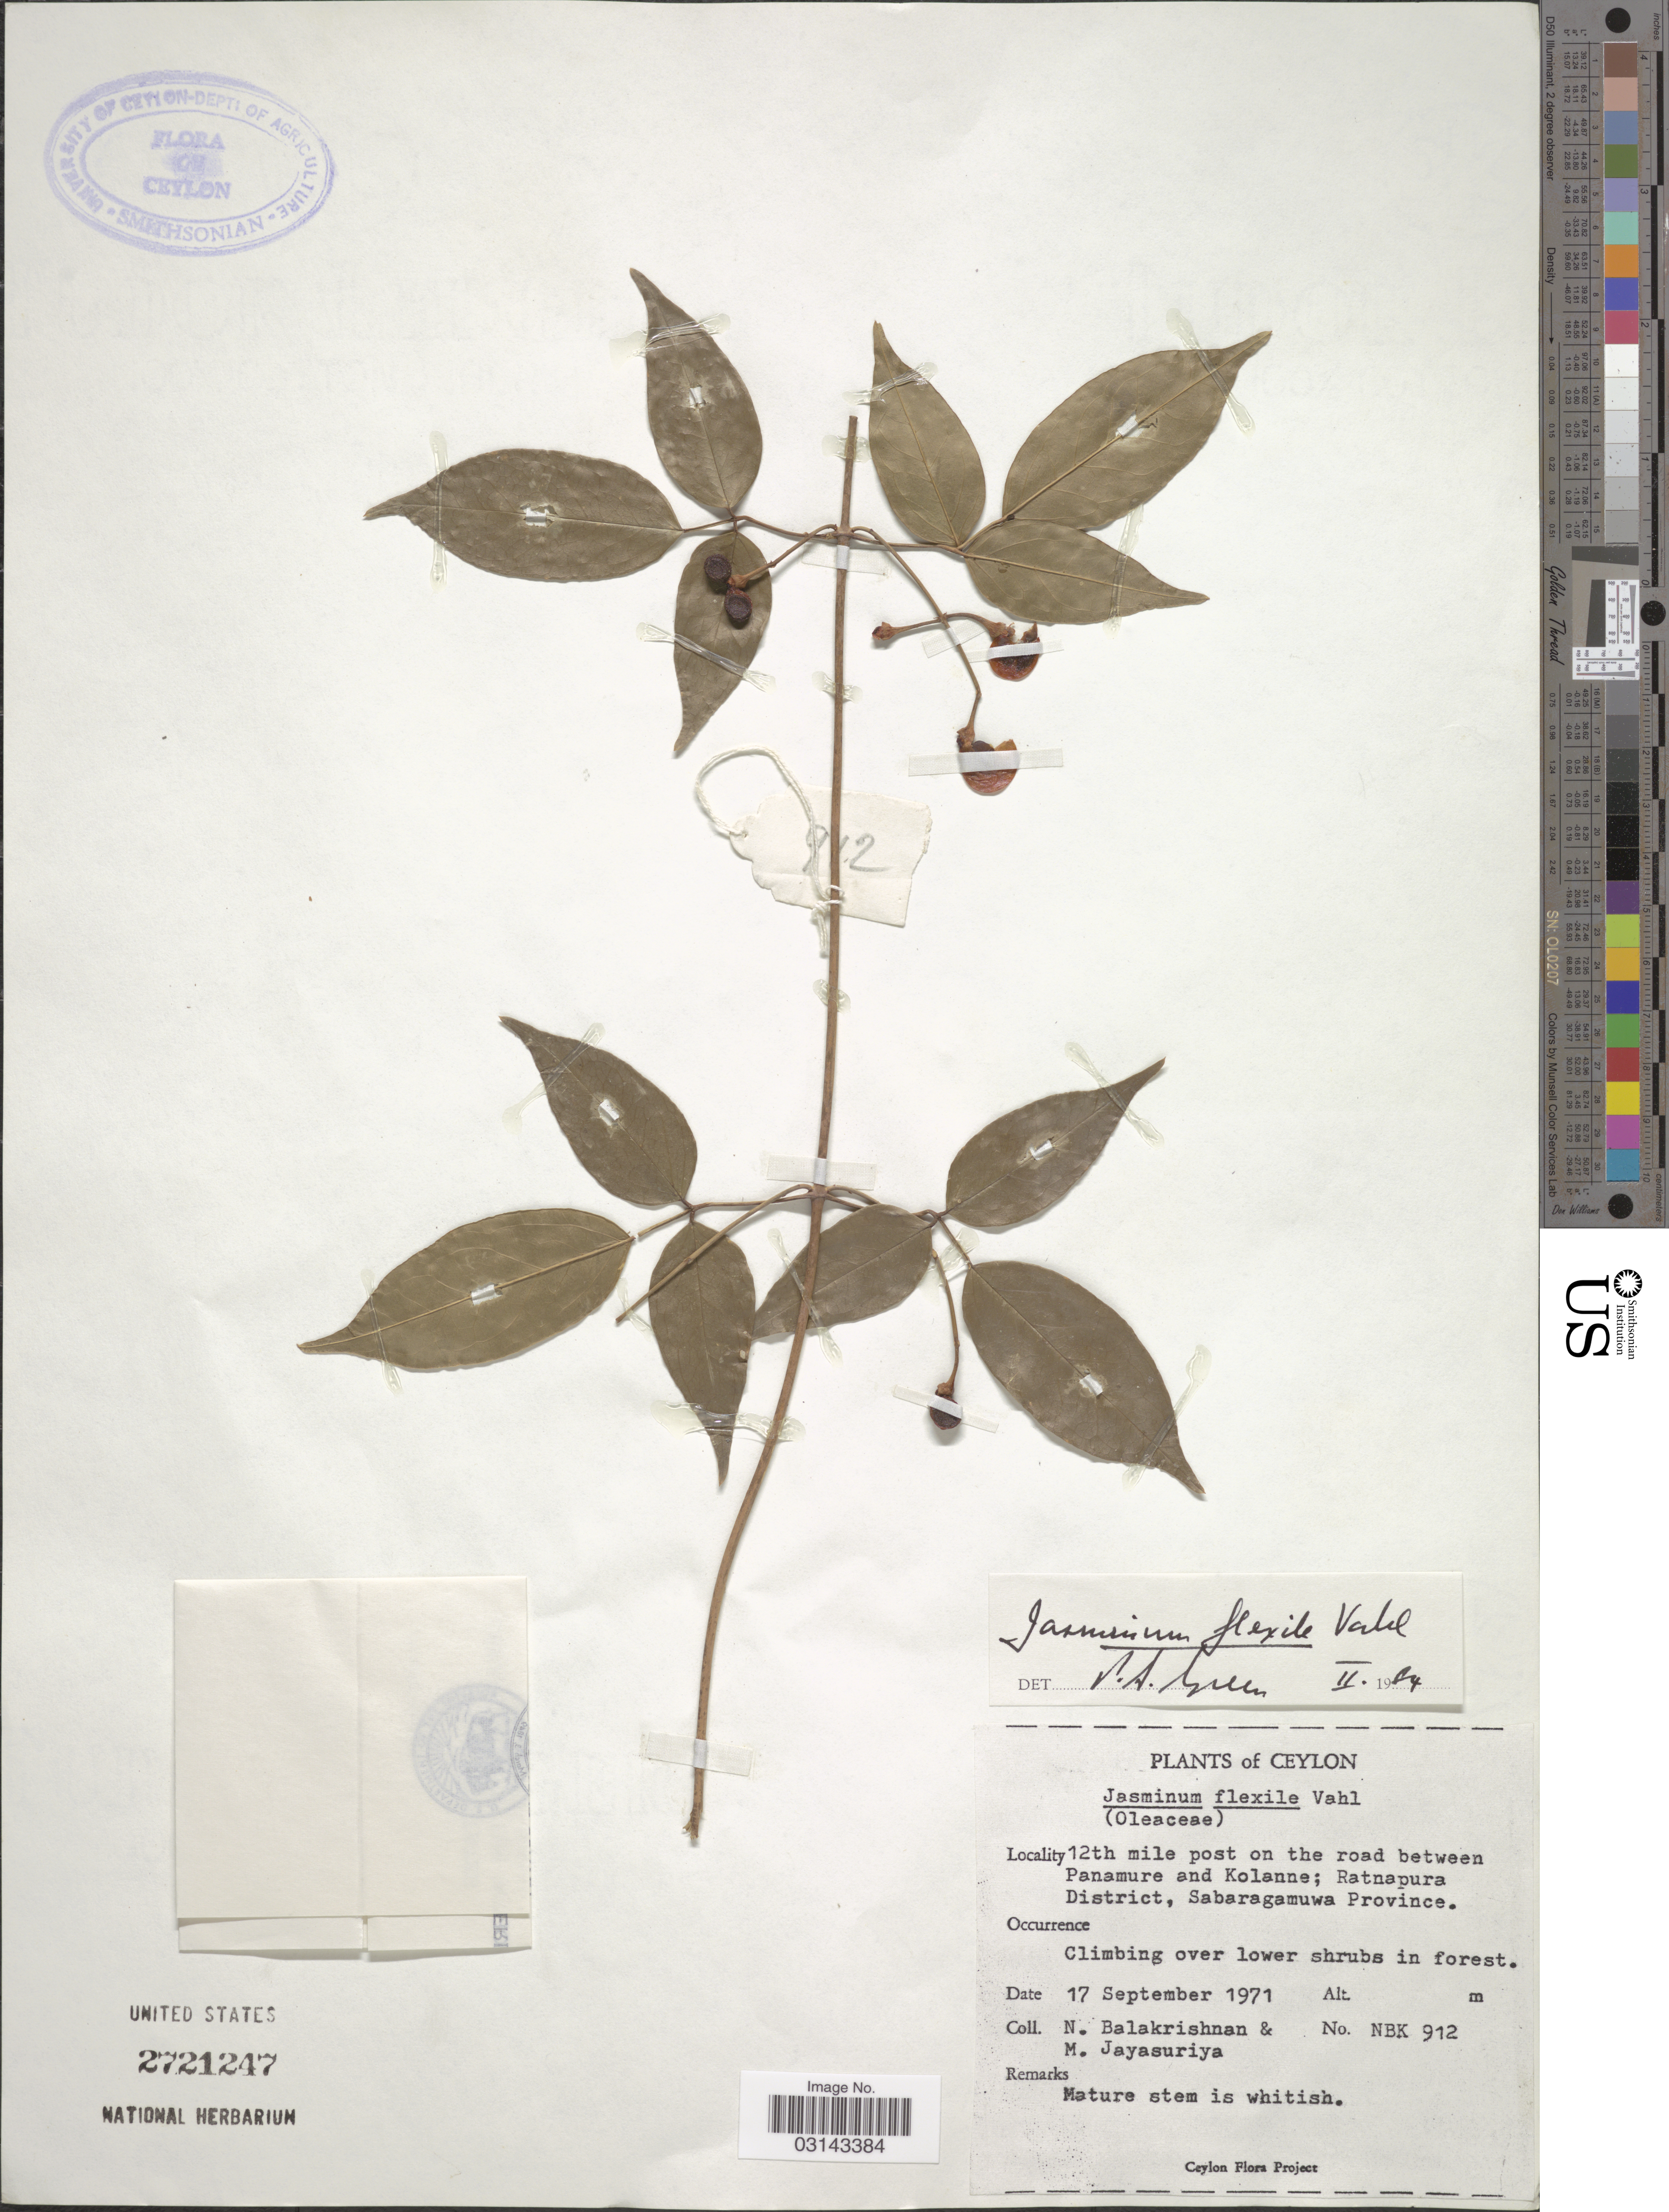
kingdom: Plantae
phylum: Tracheophyta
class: Magnoliopsida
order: Lamiales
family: Oleaceae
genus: Jasminum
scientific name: Jasminum flexile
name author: Vahl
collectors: N. Balakrishnan & M. Jayasuriya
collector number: NBK 912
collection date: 1971-09-17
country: Sri Lanka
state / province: Sabaragamuwa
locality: Ceylon. 12th mile post on the road between Panamure and Kolanne; Ratnapura District.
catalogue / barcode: US 2721247